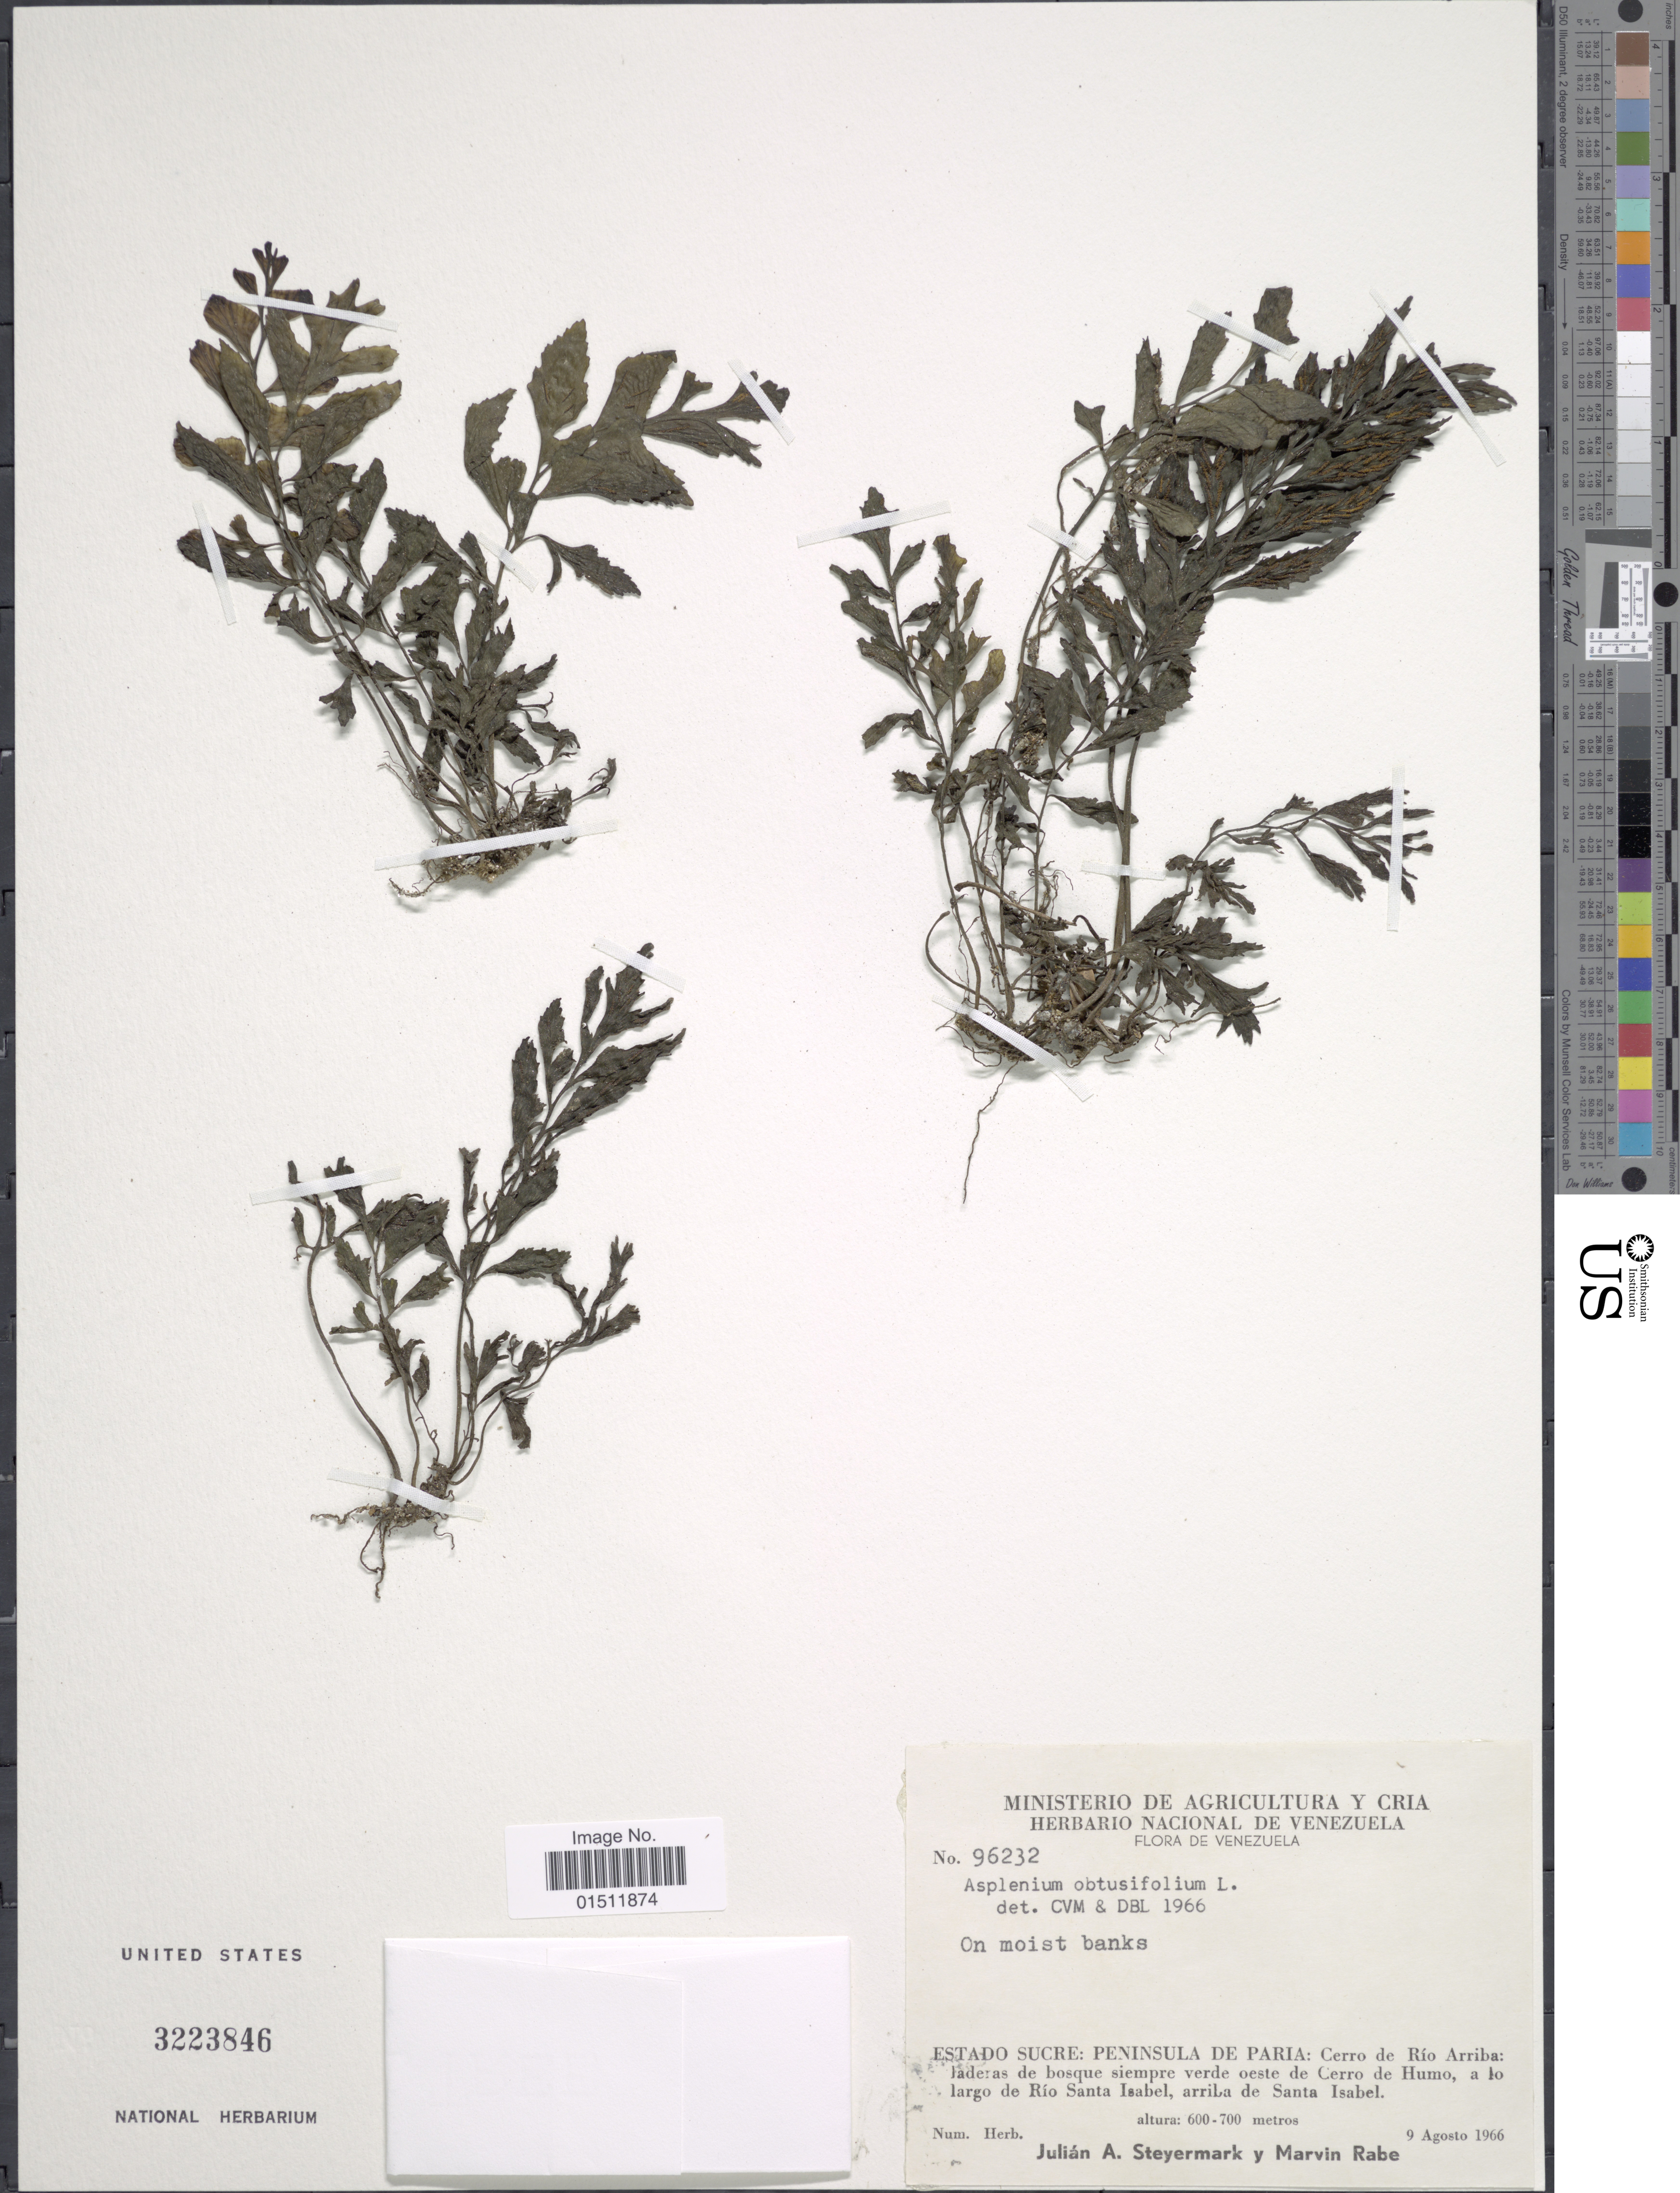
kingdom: Plantae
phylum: Tracheophyta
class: Polypodiopsida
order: Polypodiales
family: Aspleniaceae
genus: Asplenium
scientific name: Asplenium obtusifolium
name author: L.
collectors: J. Steyermark & M. Rabe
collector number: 96232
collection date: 1966-08-09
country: Venezuela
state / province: Sucre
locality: Estado Sucre: Peninsula De Paria:Cerro de Rio Arriba: Faderas de bosque siepre verde oeste de Cerro de Humo, a lo largo de Rio Santa Isabe, arriba de Santa Isabel.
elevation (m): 600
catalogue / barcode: US 3223846